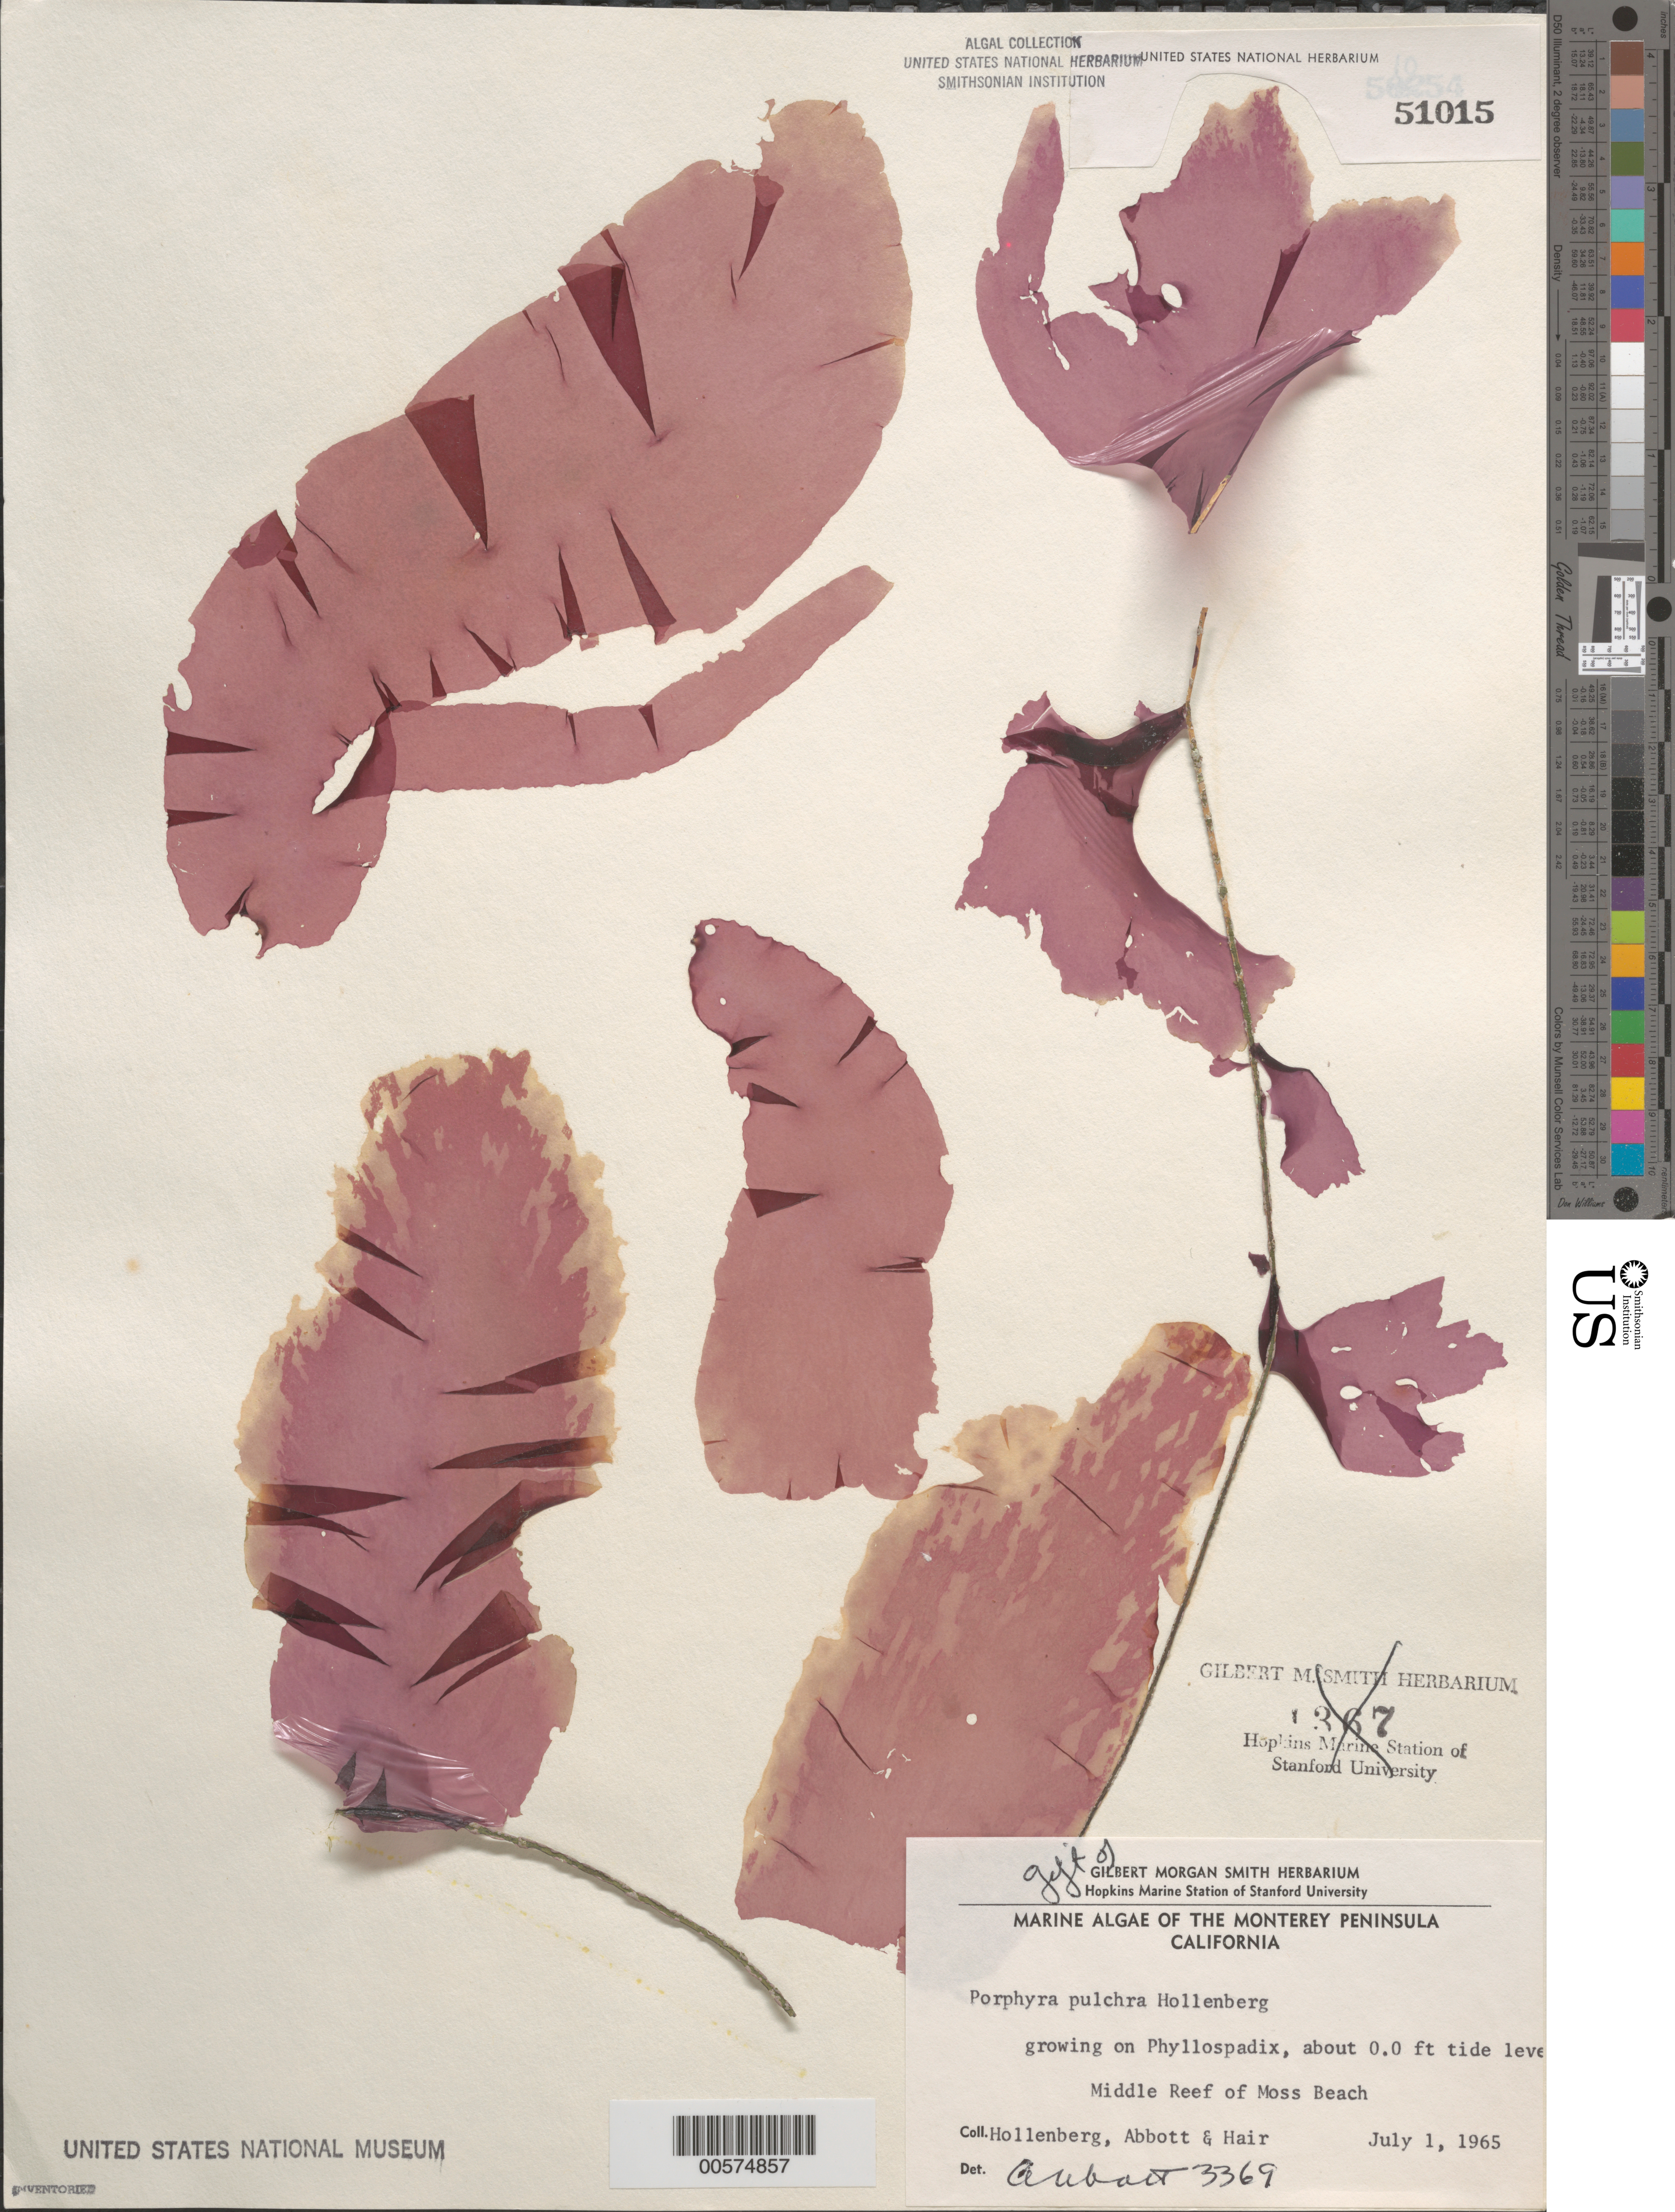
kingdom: Plantae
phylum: Rhodophyta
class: Bangiophyceae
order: Bangiales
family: Bangiaceae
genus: Porphyra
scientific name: Porphyra pulchra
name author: Hollenb. in G.M. Sm. & Hollenb.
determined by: Abbott, Isabella A.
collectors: G. Hollenberg, I. A. Abbott & L. Hair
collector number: IAA 3369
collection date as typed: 01 Jul 1965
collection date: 1965-07-01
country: United States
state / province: California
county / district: Monterey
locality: Middle Reef of Moss Beach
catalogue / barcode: US 51015